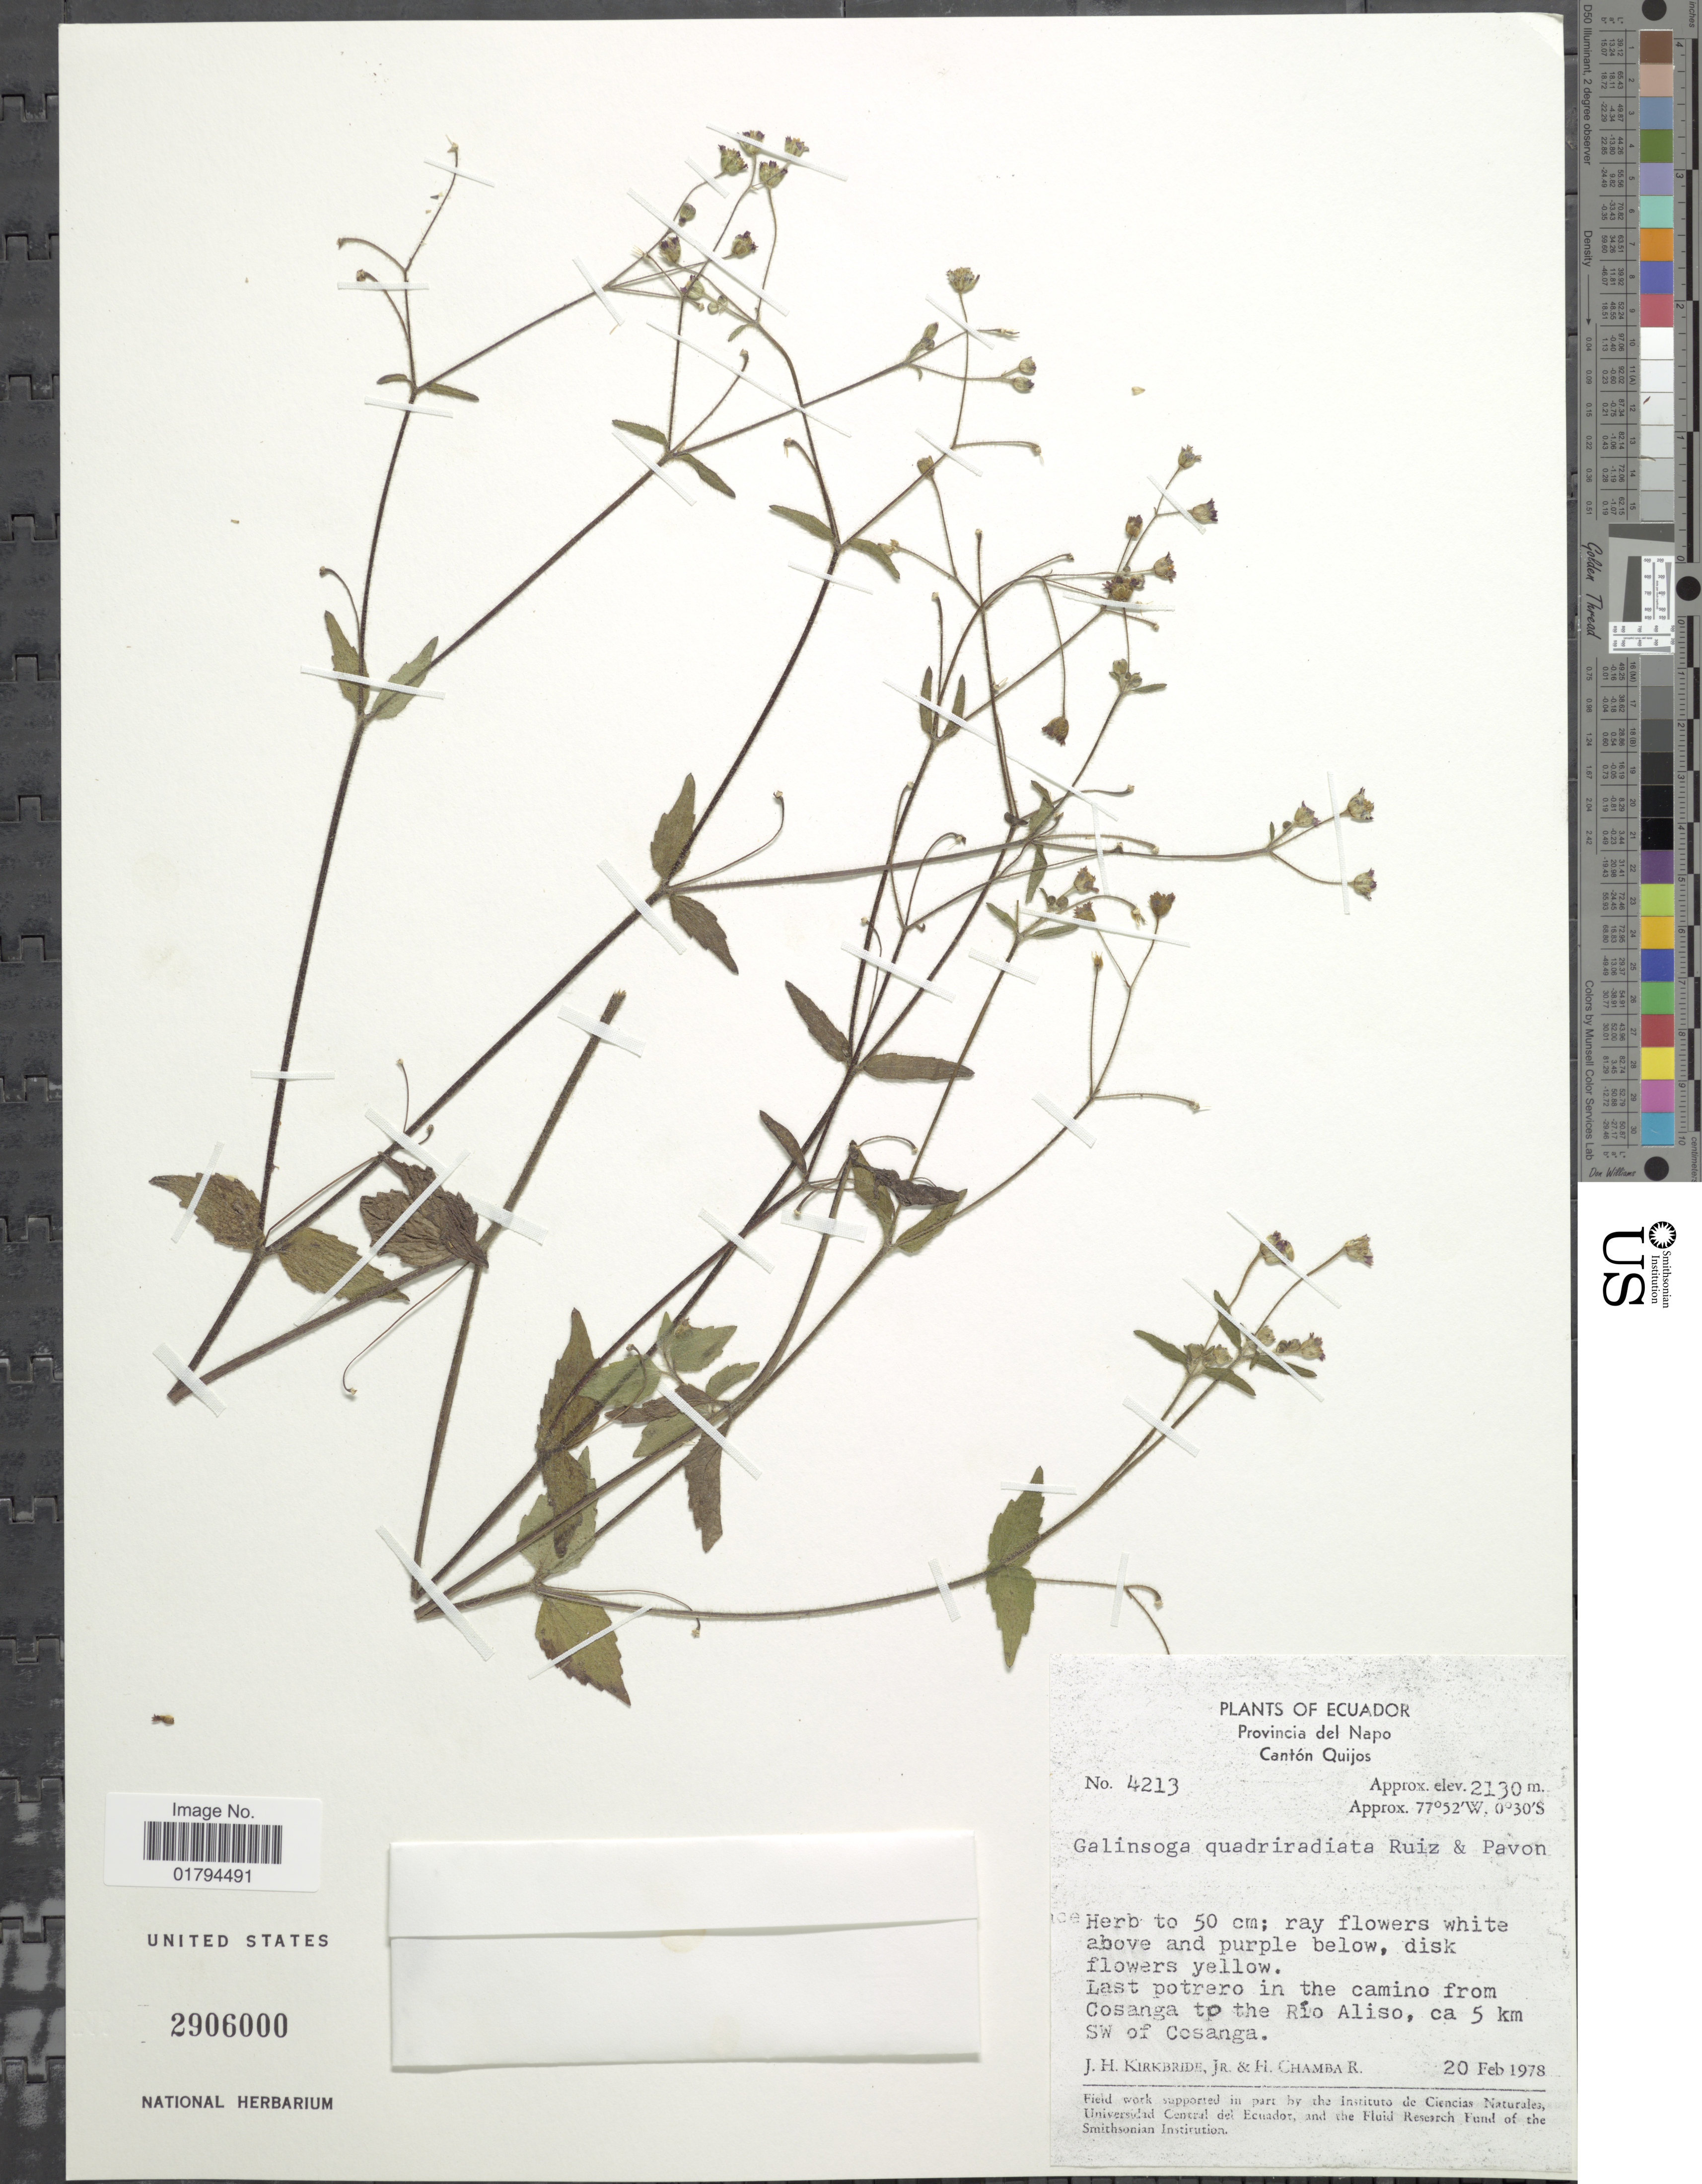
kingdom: Plantae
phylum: Tracheophyta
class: Magnoliopsida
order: Asterales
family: Asteraceae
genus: Galinsoga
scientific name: Galinsoga quadriradiata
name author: Ruiz & Pav.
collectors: J. H. Kirkbride & H. Chamba-R.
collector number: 4213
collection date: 1978-02-20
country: Ecuador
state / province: Napo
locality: Canton Quijos. Last potrero in the camino from Cosanga to the Rio Aliso, ca 5 km SW of Cosanga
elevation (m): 2130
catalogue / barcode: US 2906000